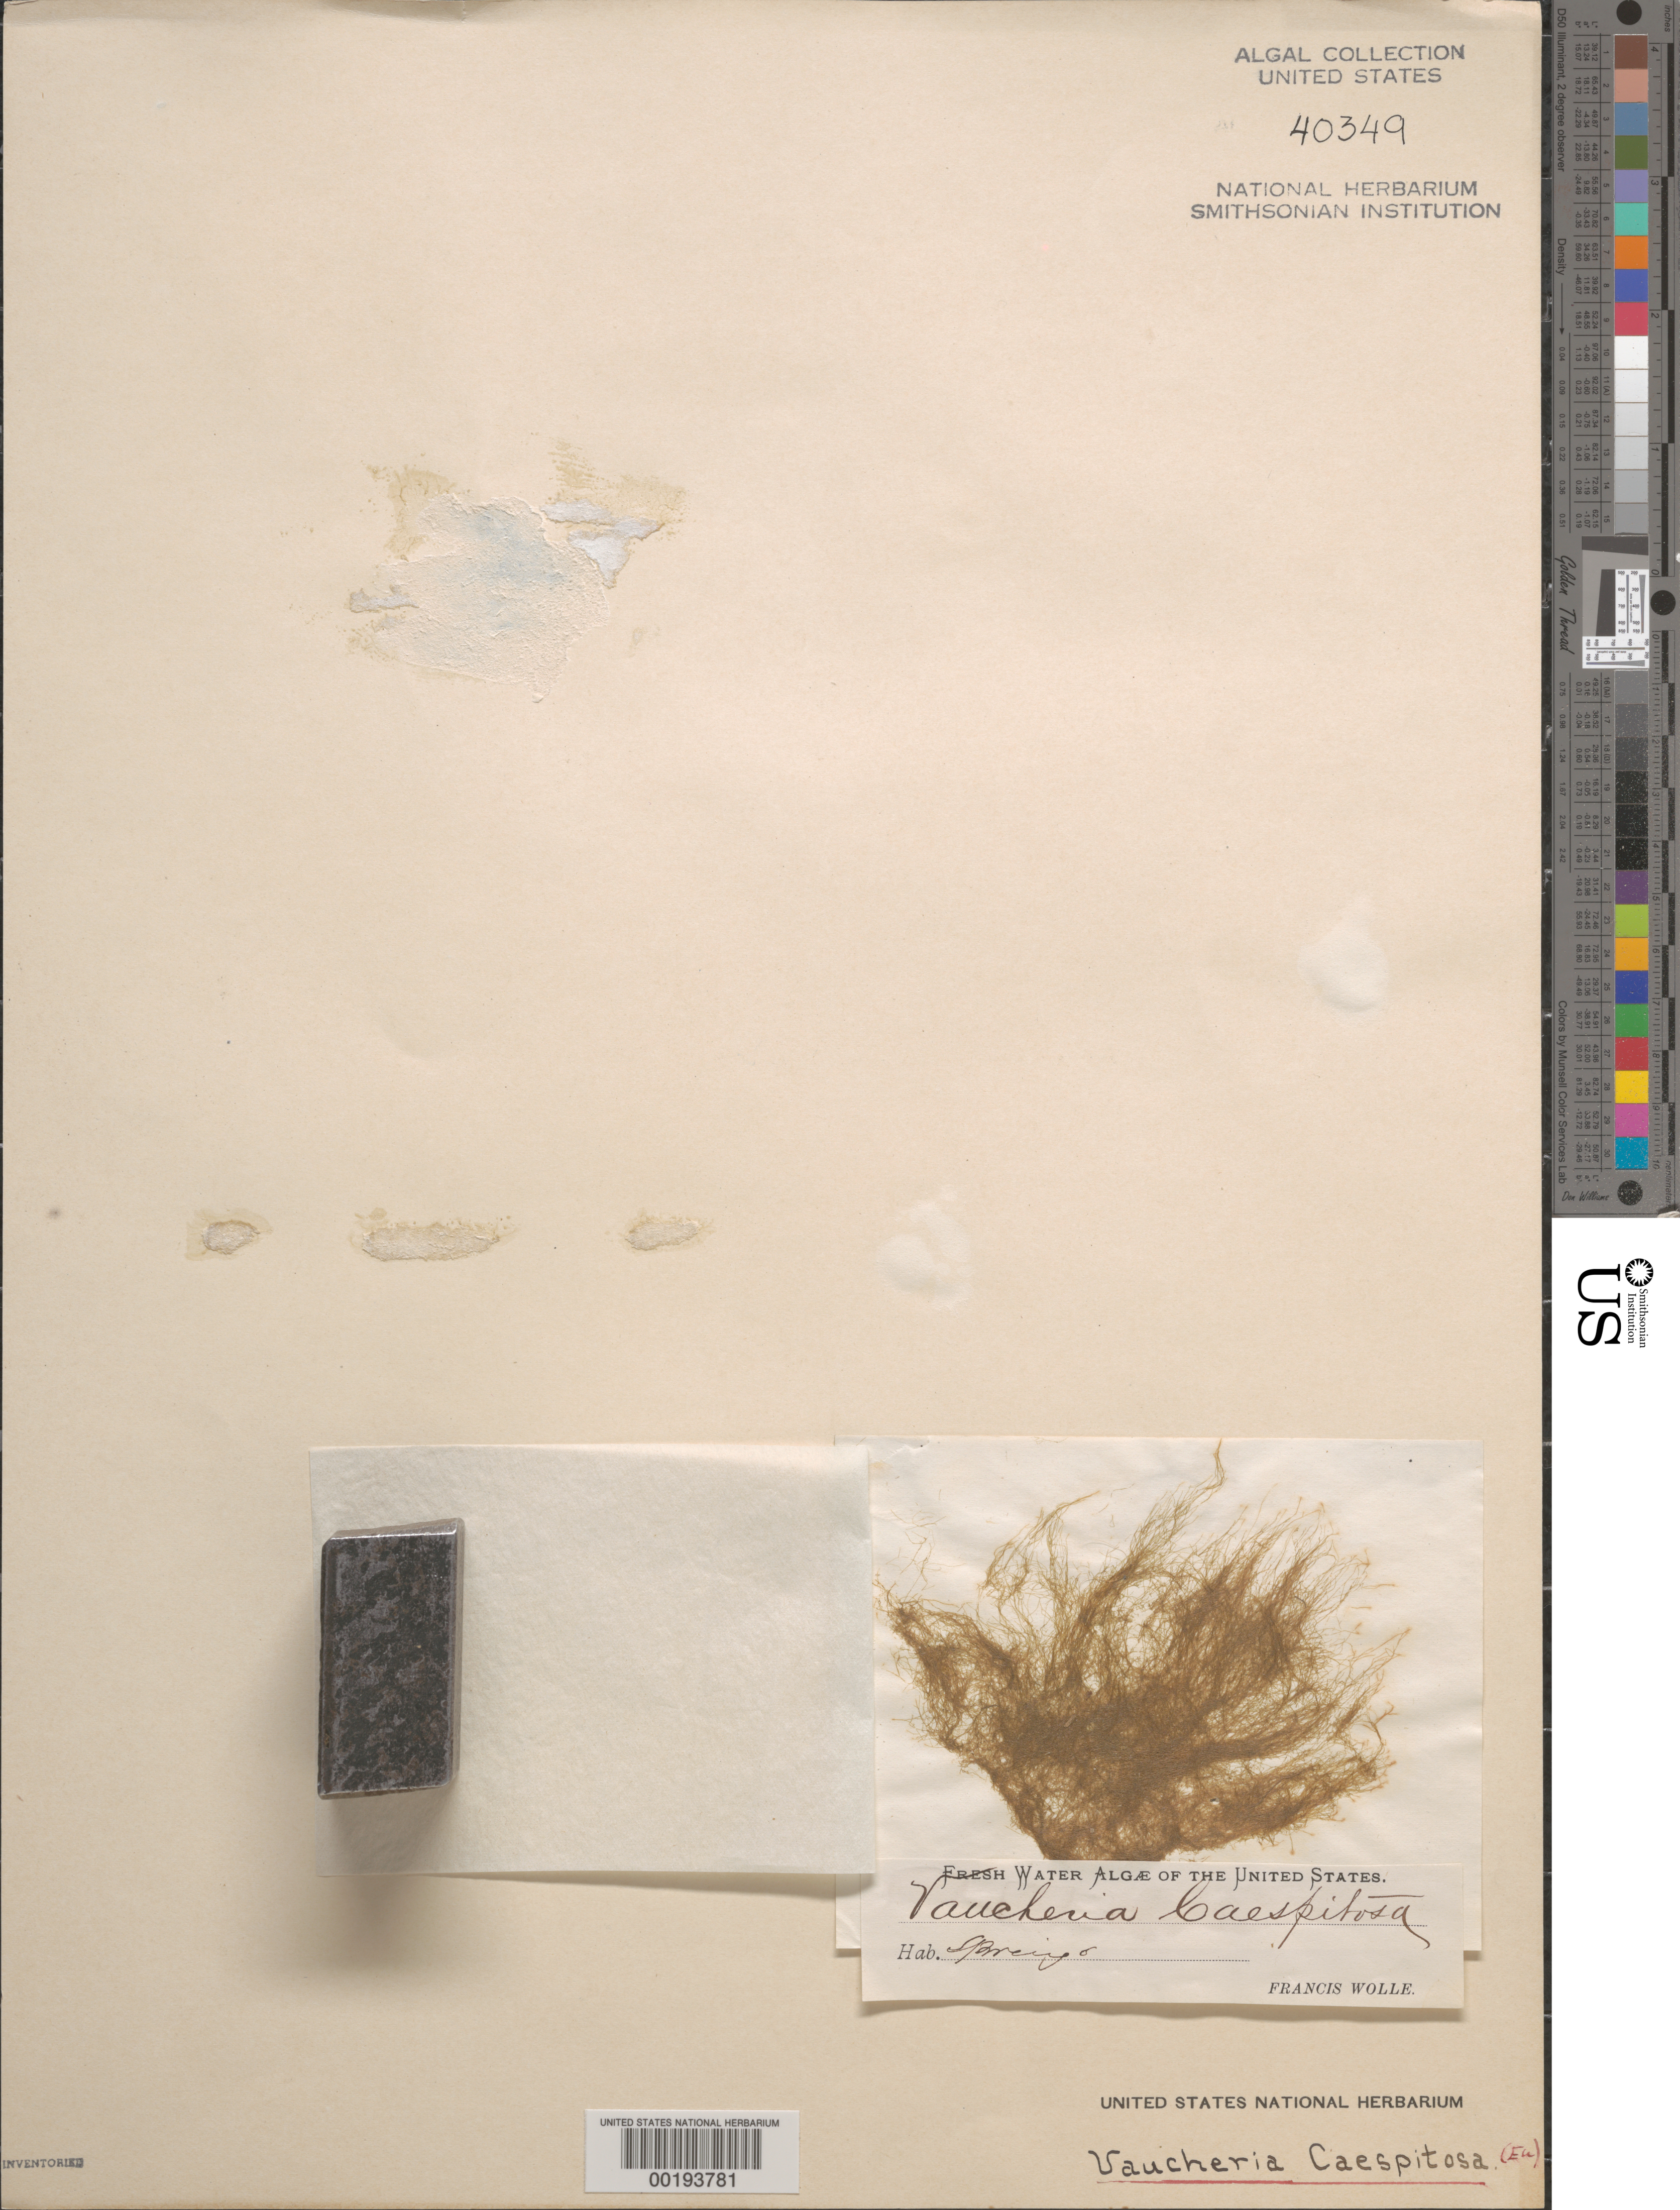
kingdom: Chromista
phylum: Ochrophyta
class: Xanthophyceae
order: Vaucheriales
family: Vaucheriaceae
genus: Vaucheria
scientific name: Vaucheria caespitosa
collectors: F. Wolle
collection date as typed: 18--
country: United States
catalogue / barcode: US 40349